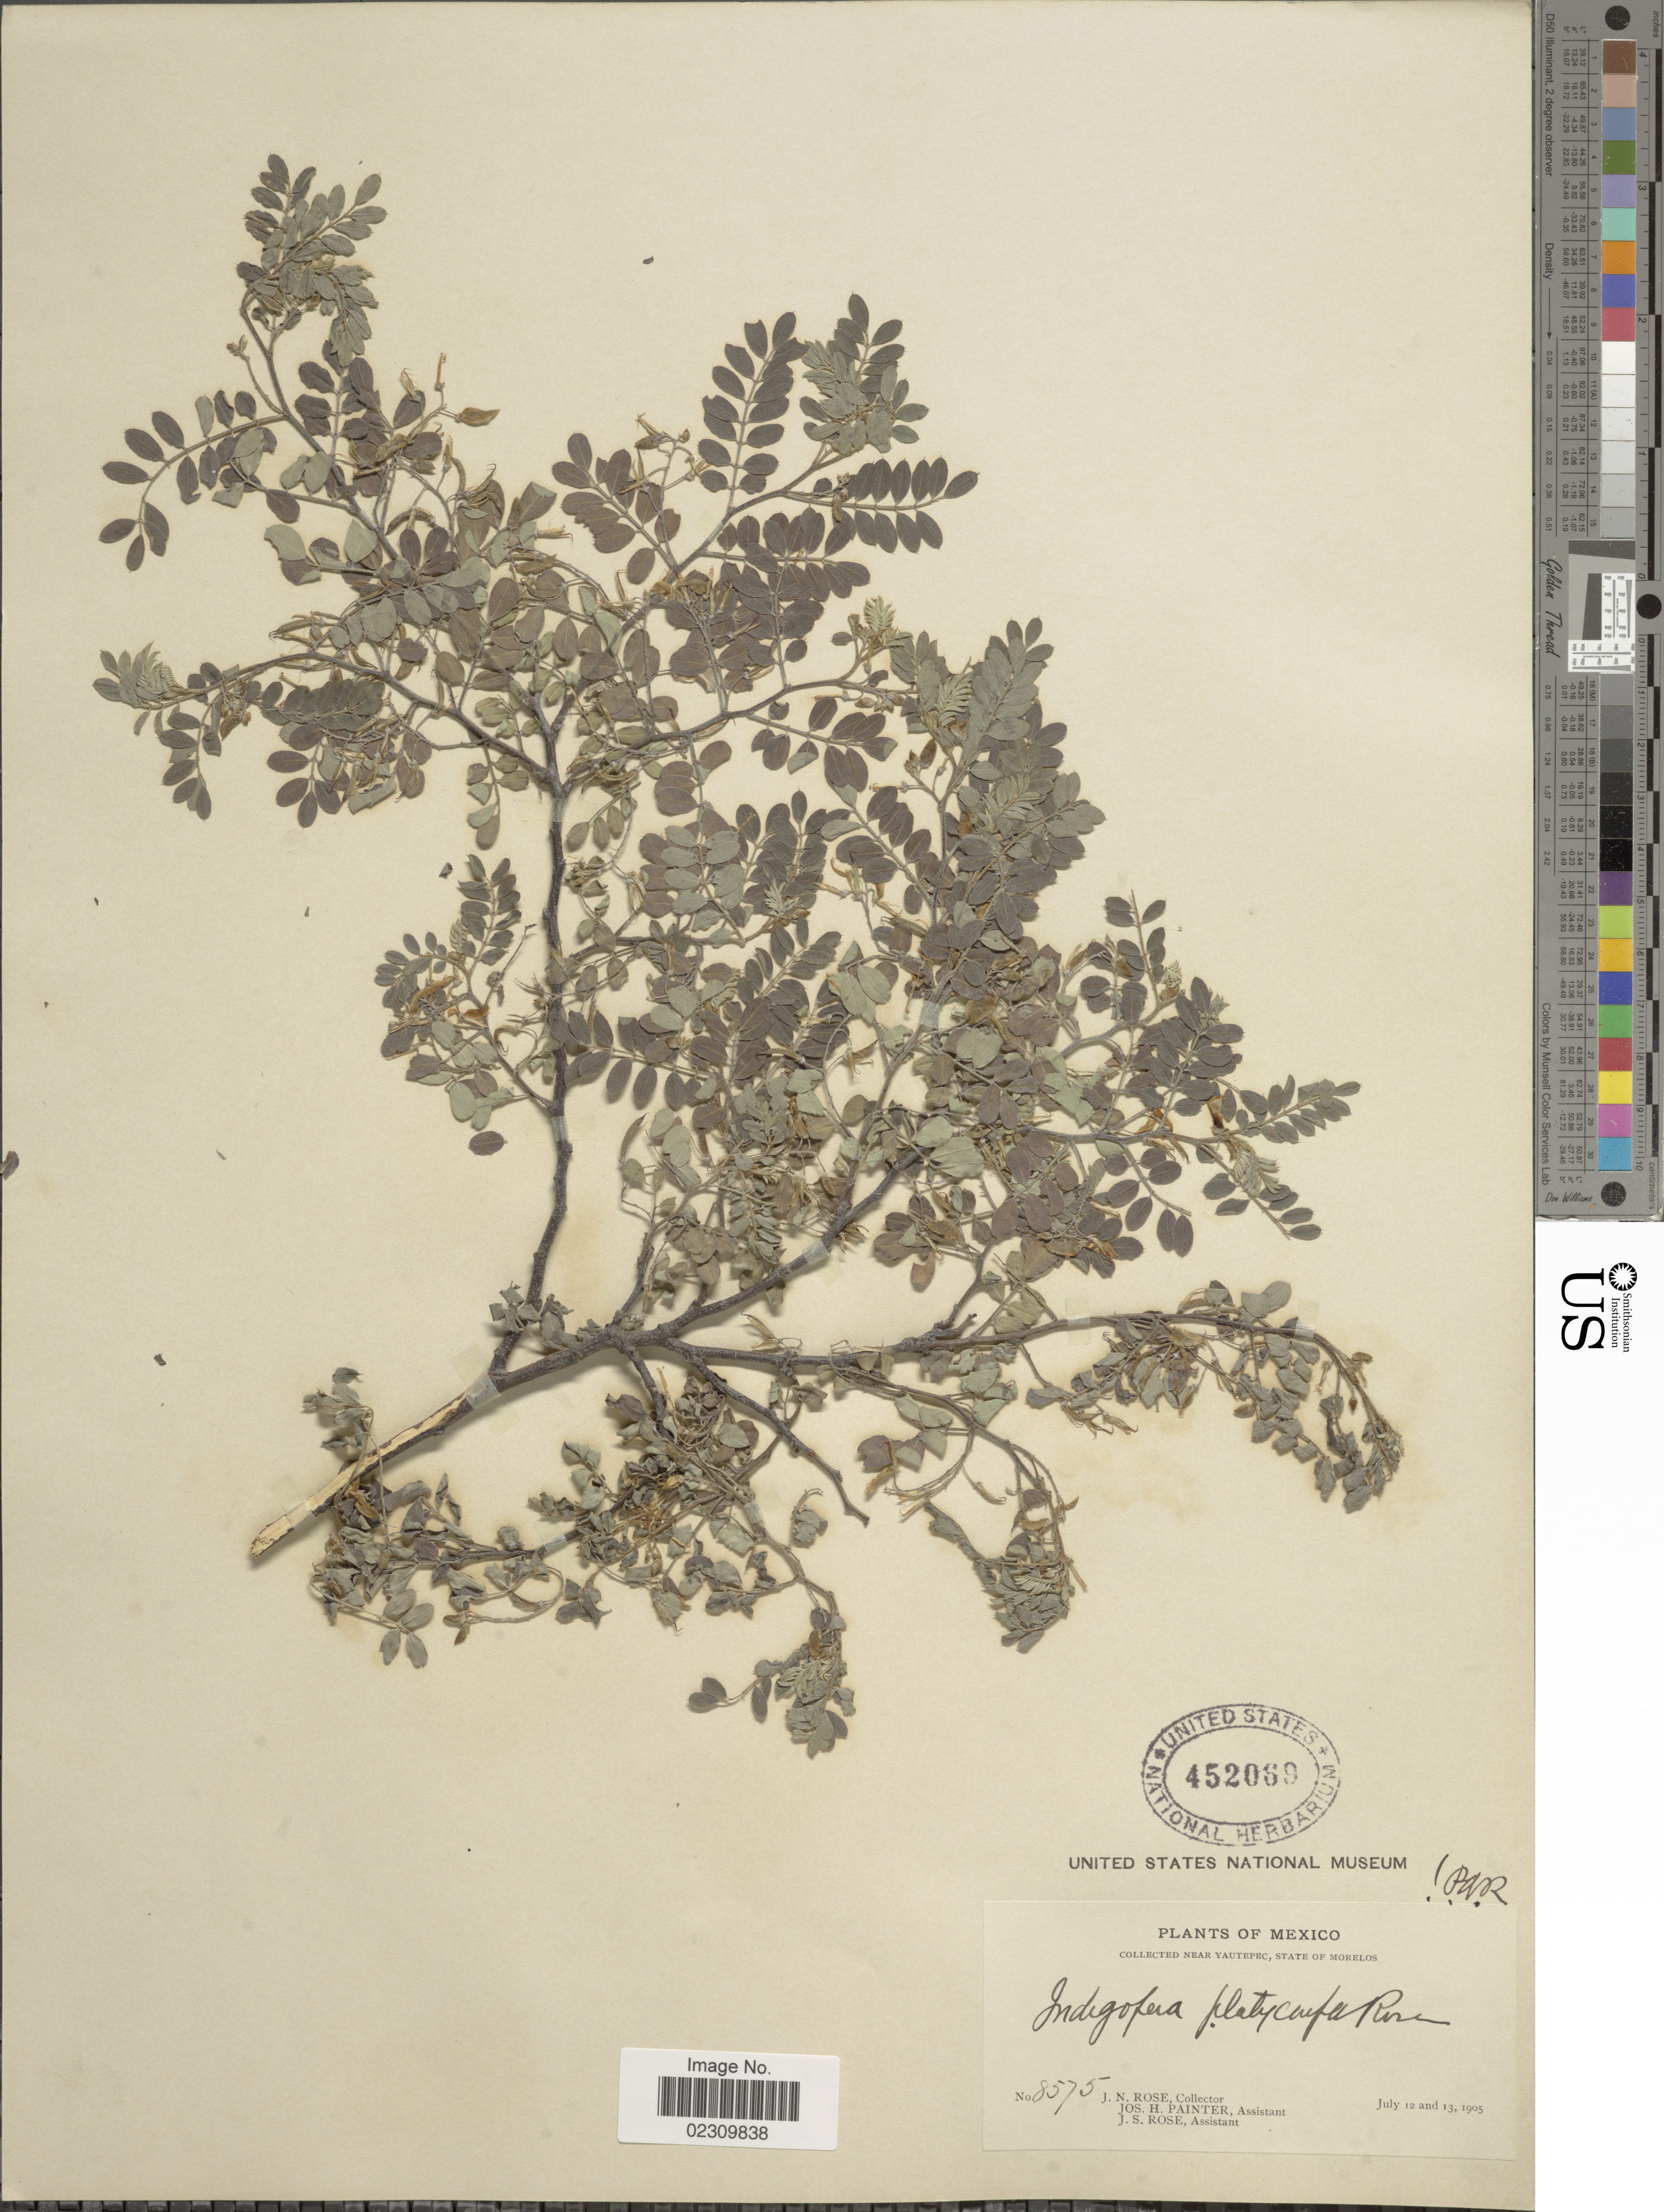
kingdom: Plantae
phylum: Tracheophyta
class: Magnoliopsida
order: Fabales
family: Fabaceae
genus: Indigofera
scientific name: Indigofera platycarpa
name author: Rose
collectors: J. N. Rose, J. H. Painter & J. S. Rose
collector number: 8575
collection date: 1905-07-12/1905-07-13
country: Mexico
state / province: Morelos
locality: Near Yautepec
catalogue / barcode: US 452069